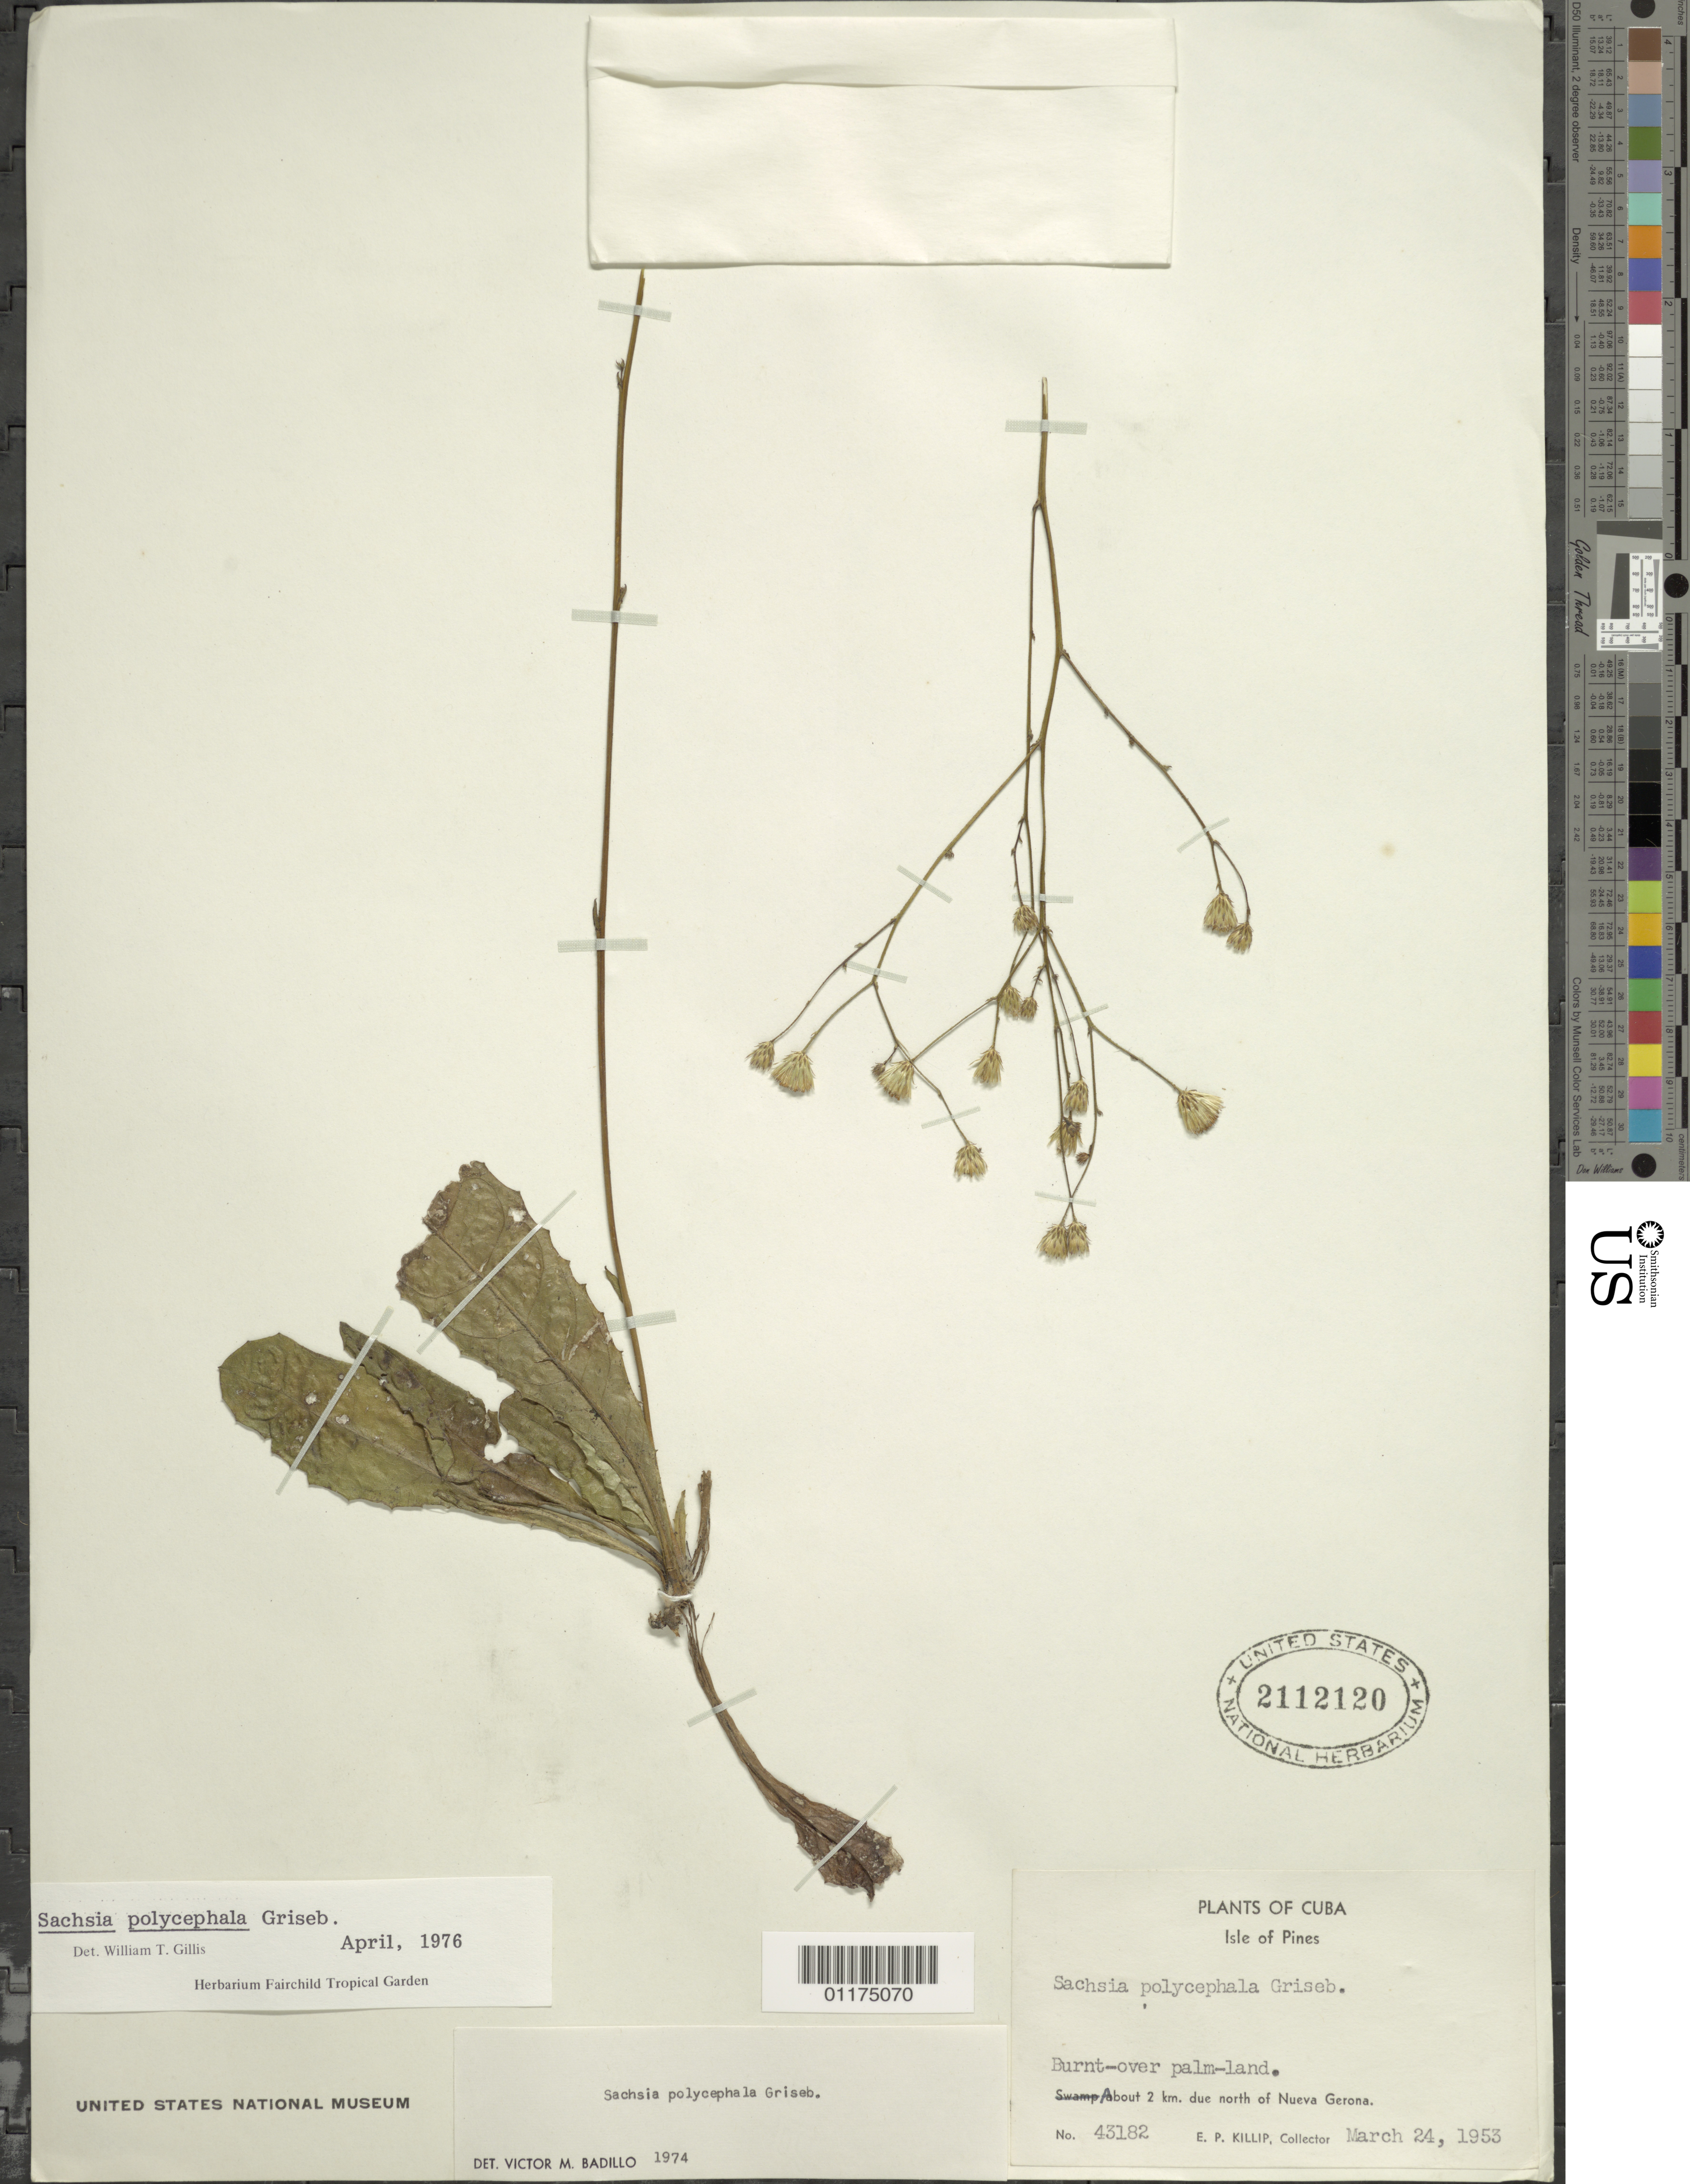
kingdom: Plantae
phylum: Tracheophyta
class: Magnoliopsida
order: Asterales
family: Asteraceae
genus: Sachsia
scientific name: Sachsia polycephala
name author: Griseb.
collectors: E. P. Killip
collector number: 43182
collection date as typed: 24 Mar 1953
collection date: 1953-03-24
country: Cuba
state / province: Isla de la Juventud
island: Isla de la Juventud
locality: About 2 km. due north of Nueva Gerona.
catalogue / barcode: US 2112120